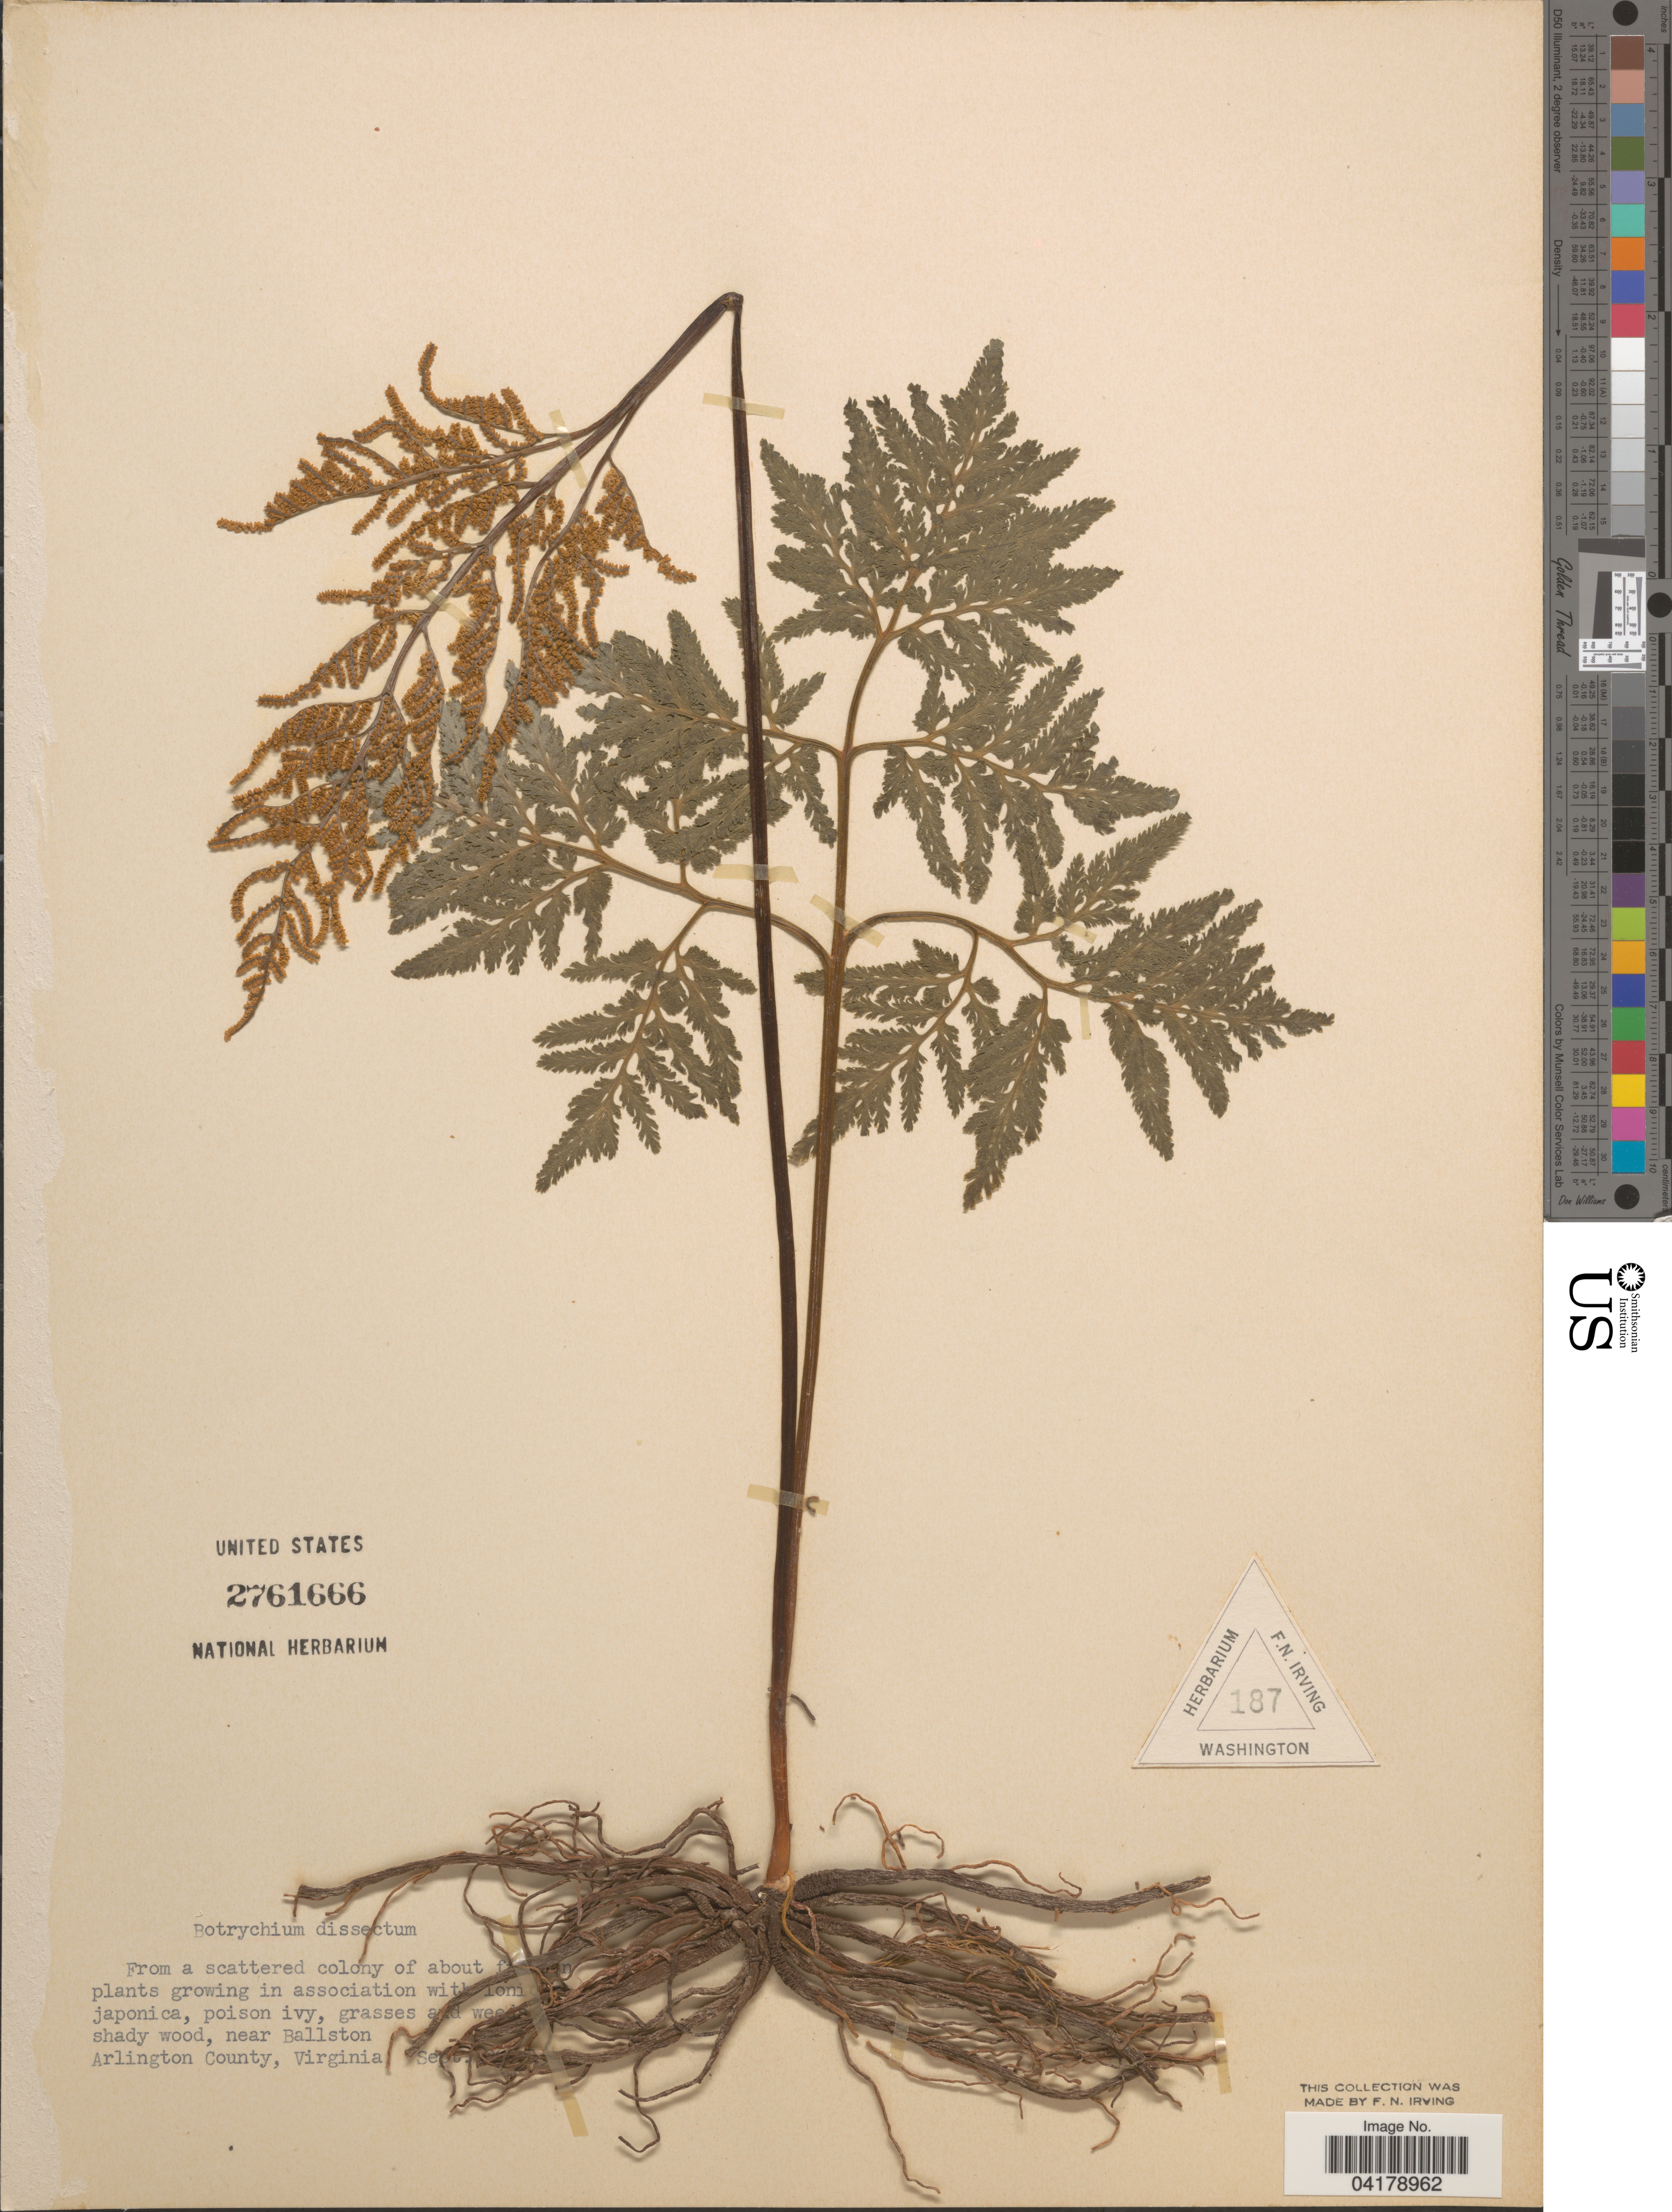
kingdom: Plantae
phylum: Tracheophyta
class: Polypodiopsida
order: Ophioglossales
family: Ophioglossaceae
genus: Botrychium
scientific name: Botrychium dissectum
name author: Spreng.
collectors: F. Irving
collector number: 187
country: United States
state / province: Virginia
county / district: Arlington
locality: Near Ballston. Arlington County.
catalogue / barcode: US 2761666